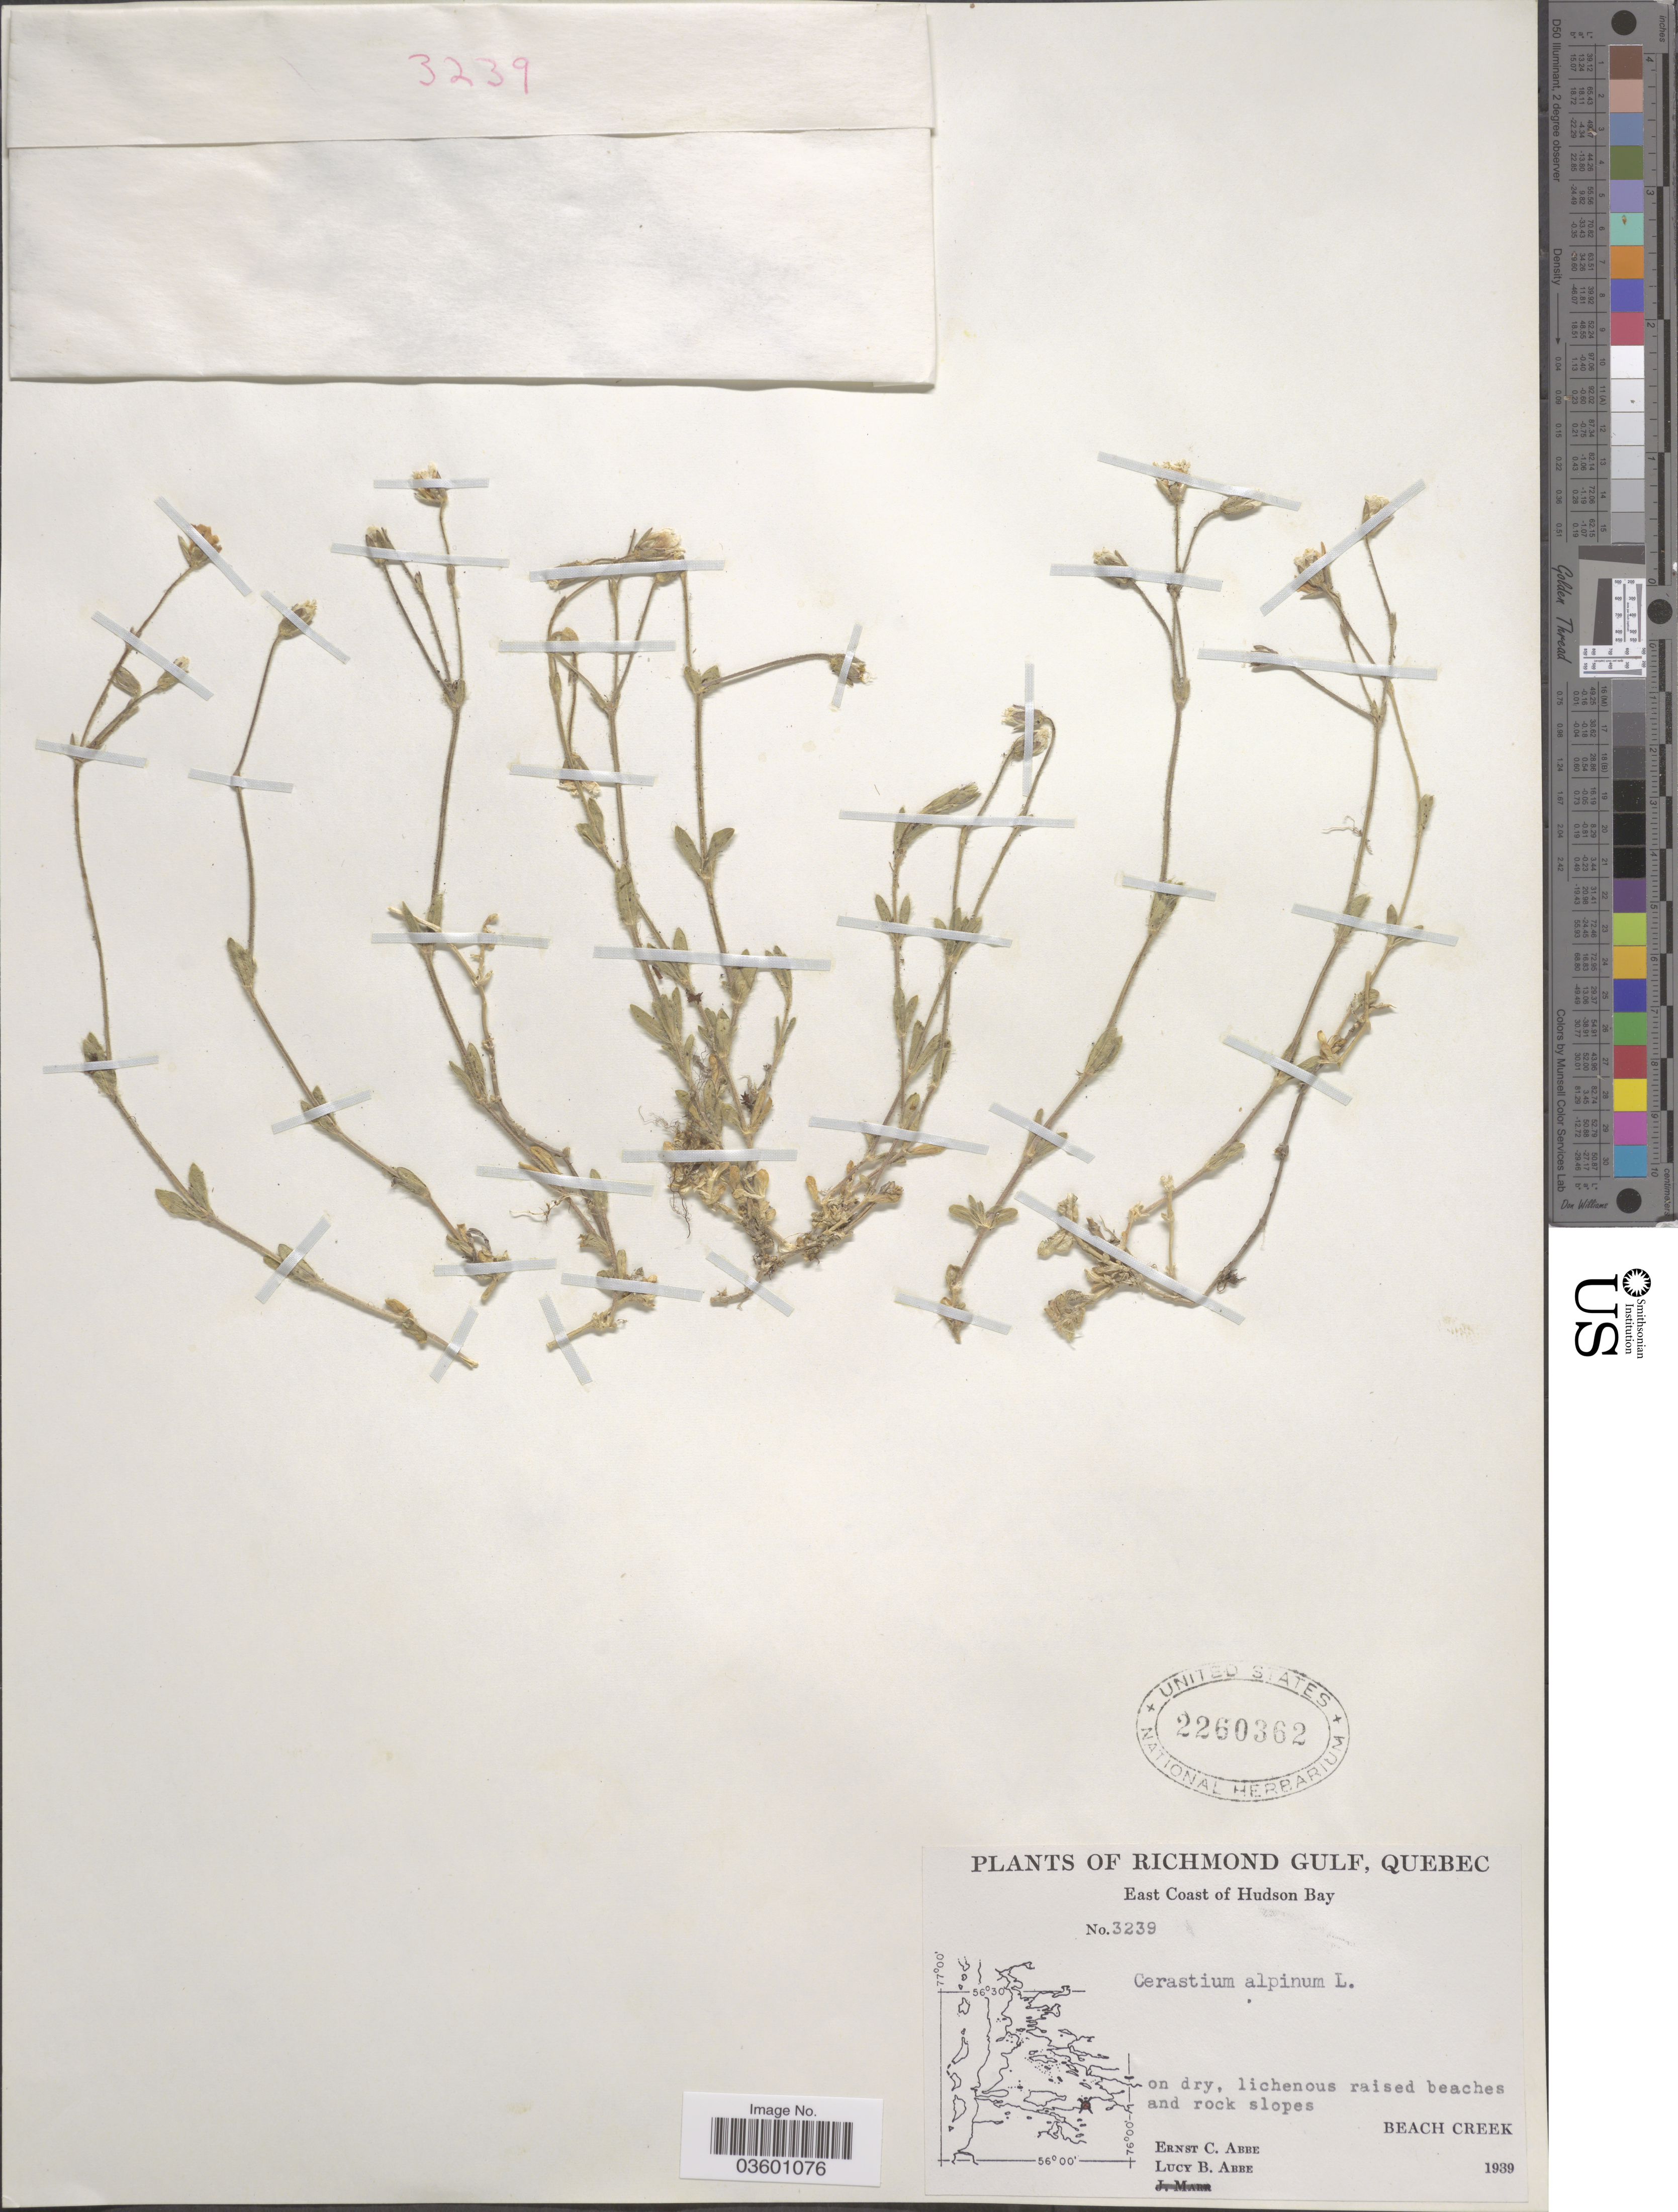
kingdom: Plantae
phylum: Tracheophyta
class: Magnoliopsida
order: Caryophyllales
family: Caryophyllaceae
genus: Cerastium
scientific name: Cerastium alpinum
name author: L.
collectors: E. C. Abbe & L. B. Abbe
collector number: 3239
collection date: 1939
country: Canada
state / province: Quebec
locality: Richmond Gulf. East Coast of Hudson Bay. Beach Creek.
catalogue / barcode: US 2260362